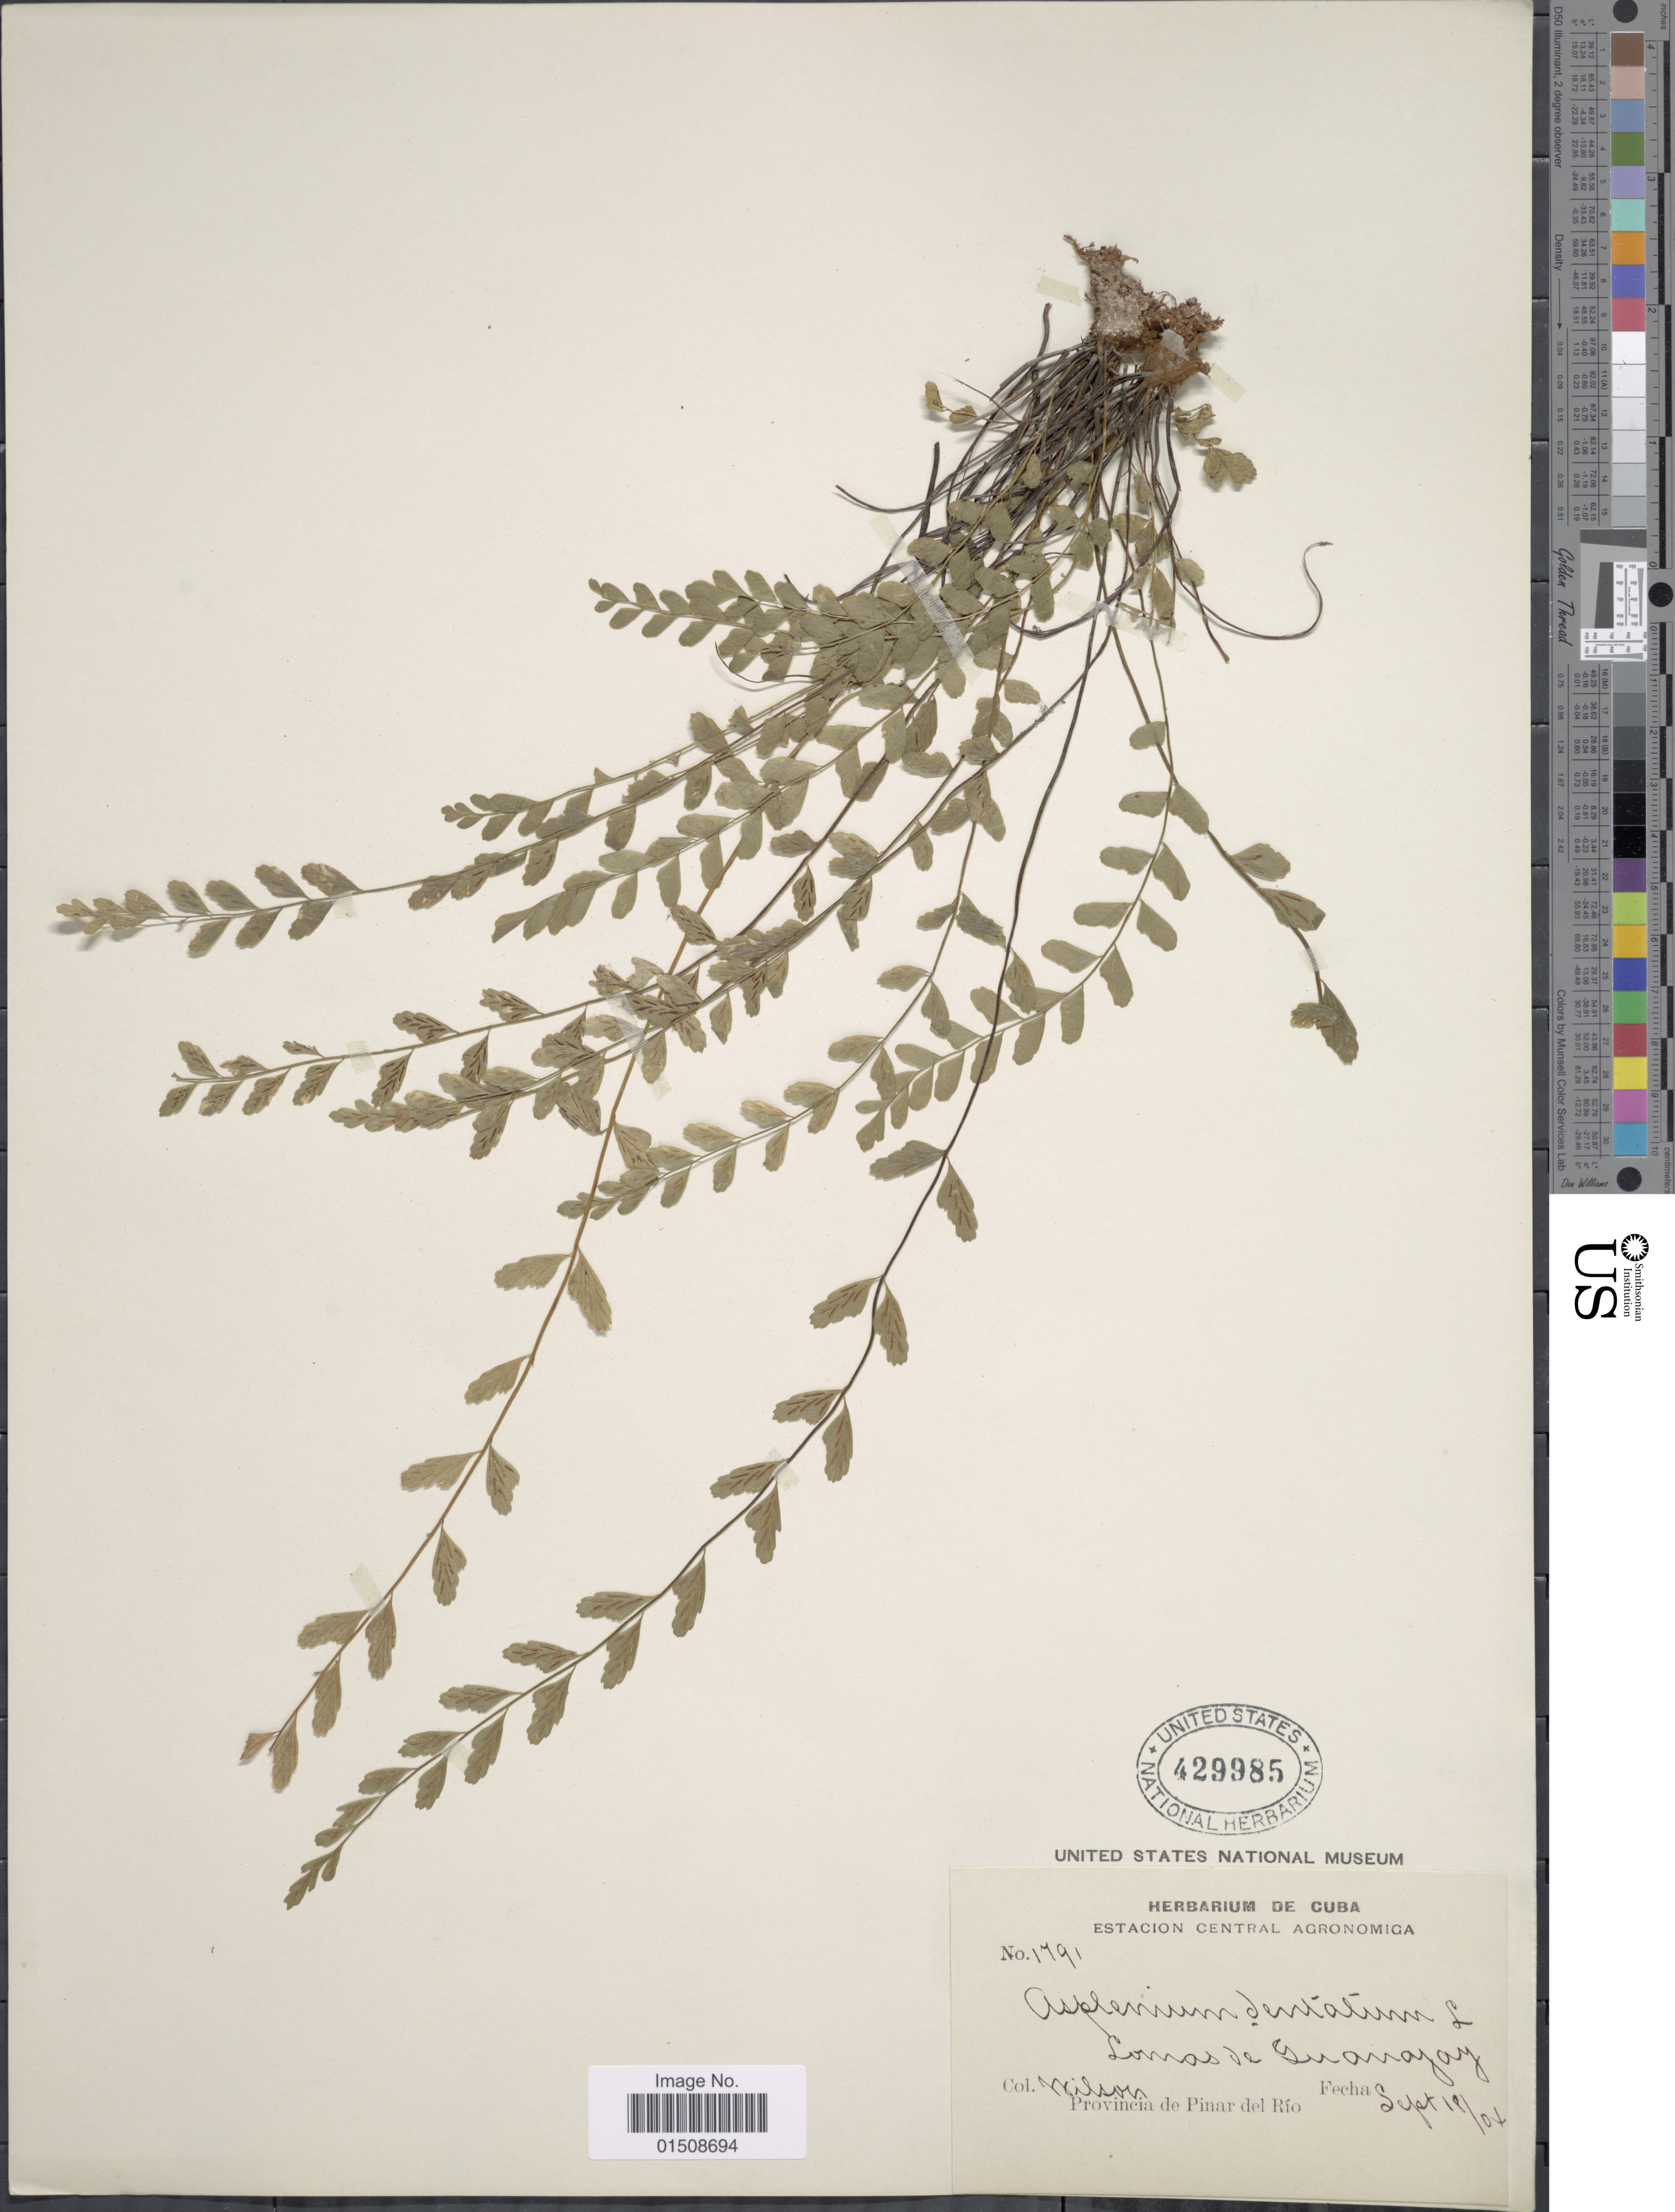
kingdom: Plantae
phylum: Tracheophyta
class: Polypodiopsida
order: Polypodiales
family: Aspleniaceae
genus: Asplenium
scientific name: Asplenium dentatum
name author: L.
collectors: -- Wilson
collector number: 1791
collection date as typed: Transcribed d/m/y: 18/9/4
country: Cuba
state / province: Pinar del Río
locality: Lomas de Guanajay, Provincia de Pinar del Río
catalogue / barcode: US 429985